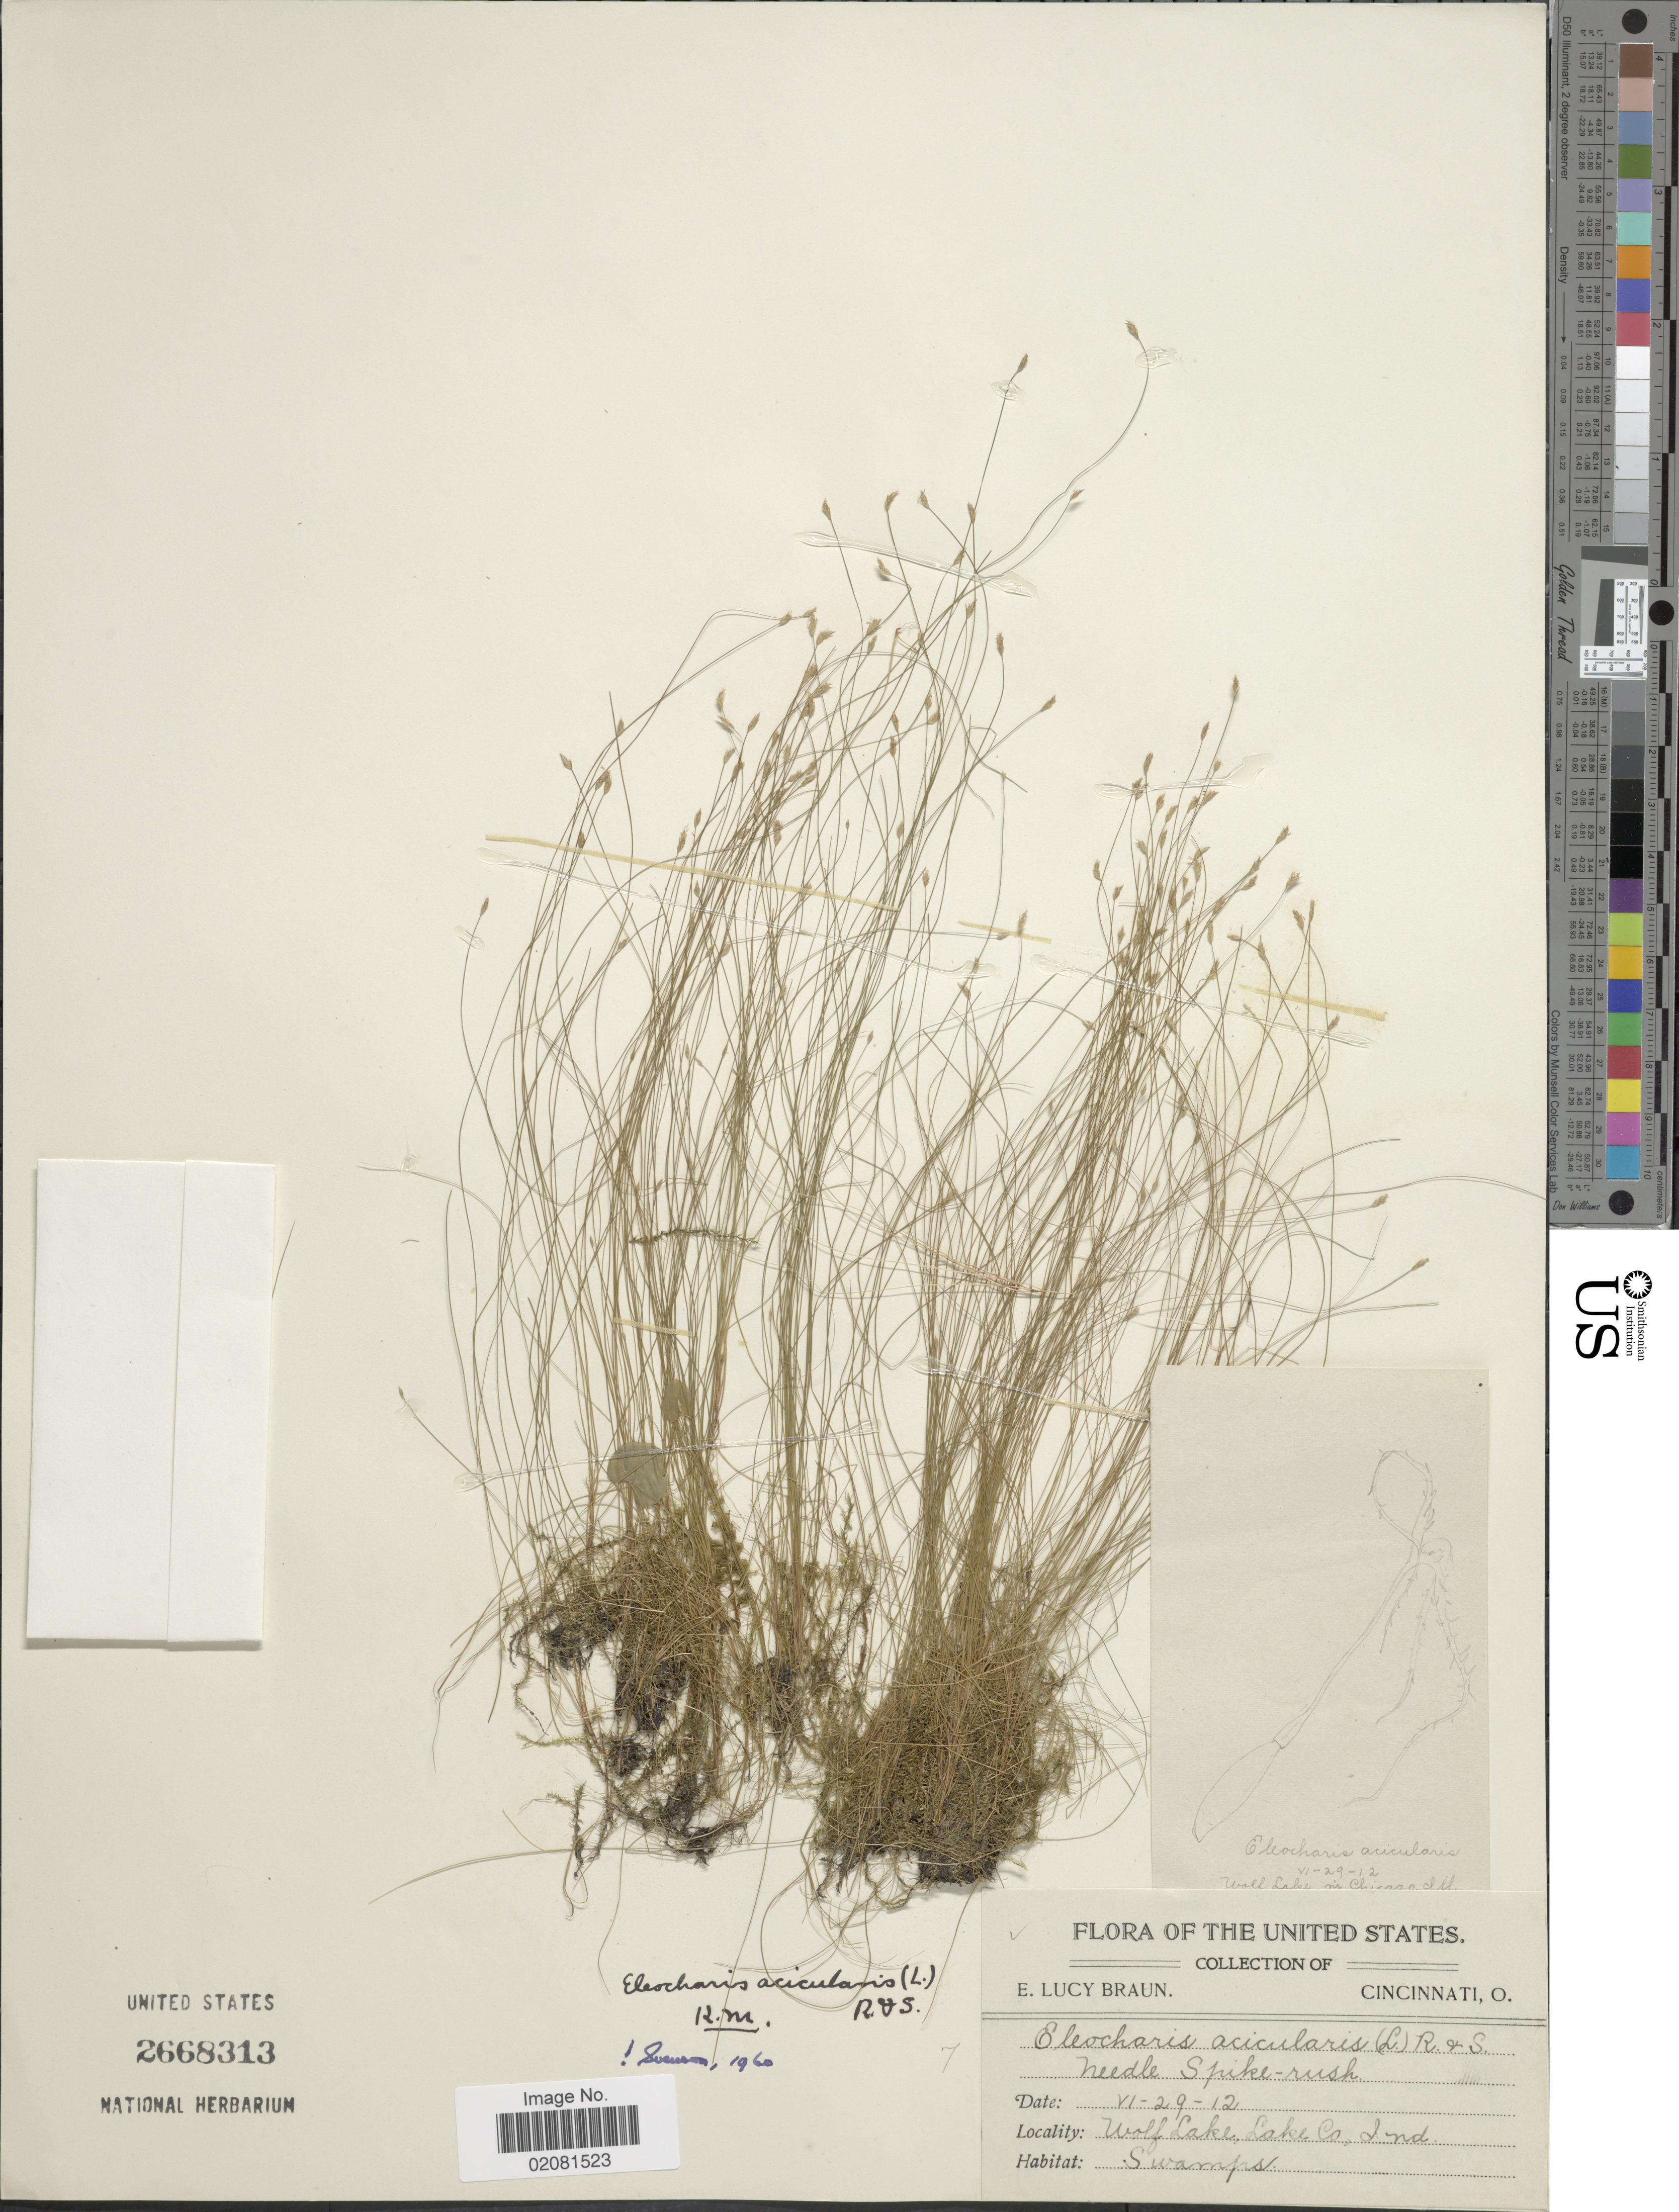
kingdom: Plantae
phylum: Tracheophyta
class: Liliopsida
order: Poales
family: Cyperaceae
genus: Eleocharis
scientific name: Eleocharis acicularis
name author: (L.) Roem. & Schult.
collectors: E. L. Braun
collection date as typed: Transcribed d/m/y: 29/6/12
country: United States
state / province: Indiana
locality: Wolf Lake, Lake Co., Ind.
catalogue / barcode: US 2668313